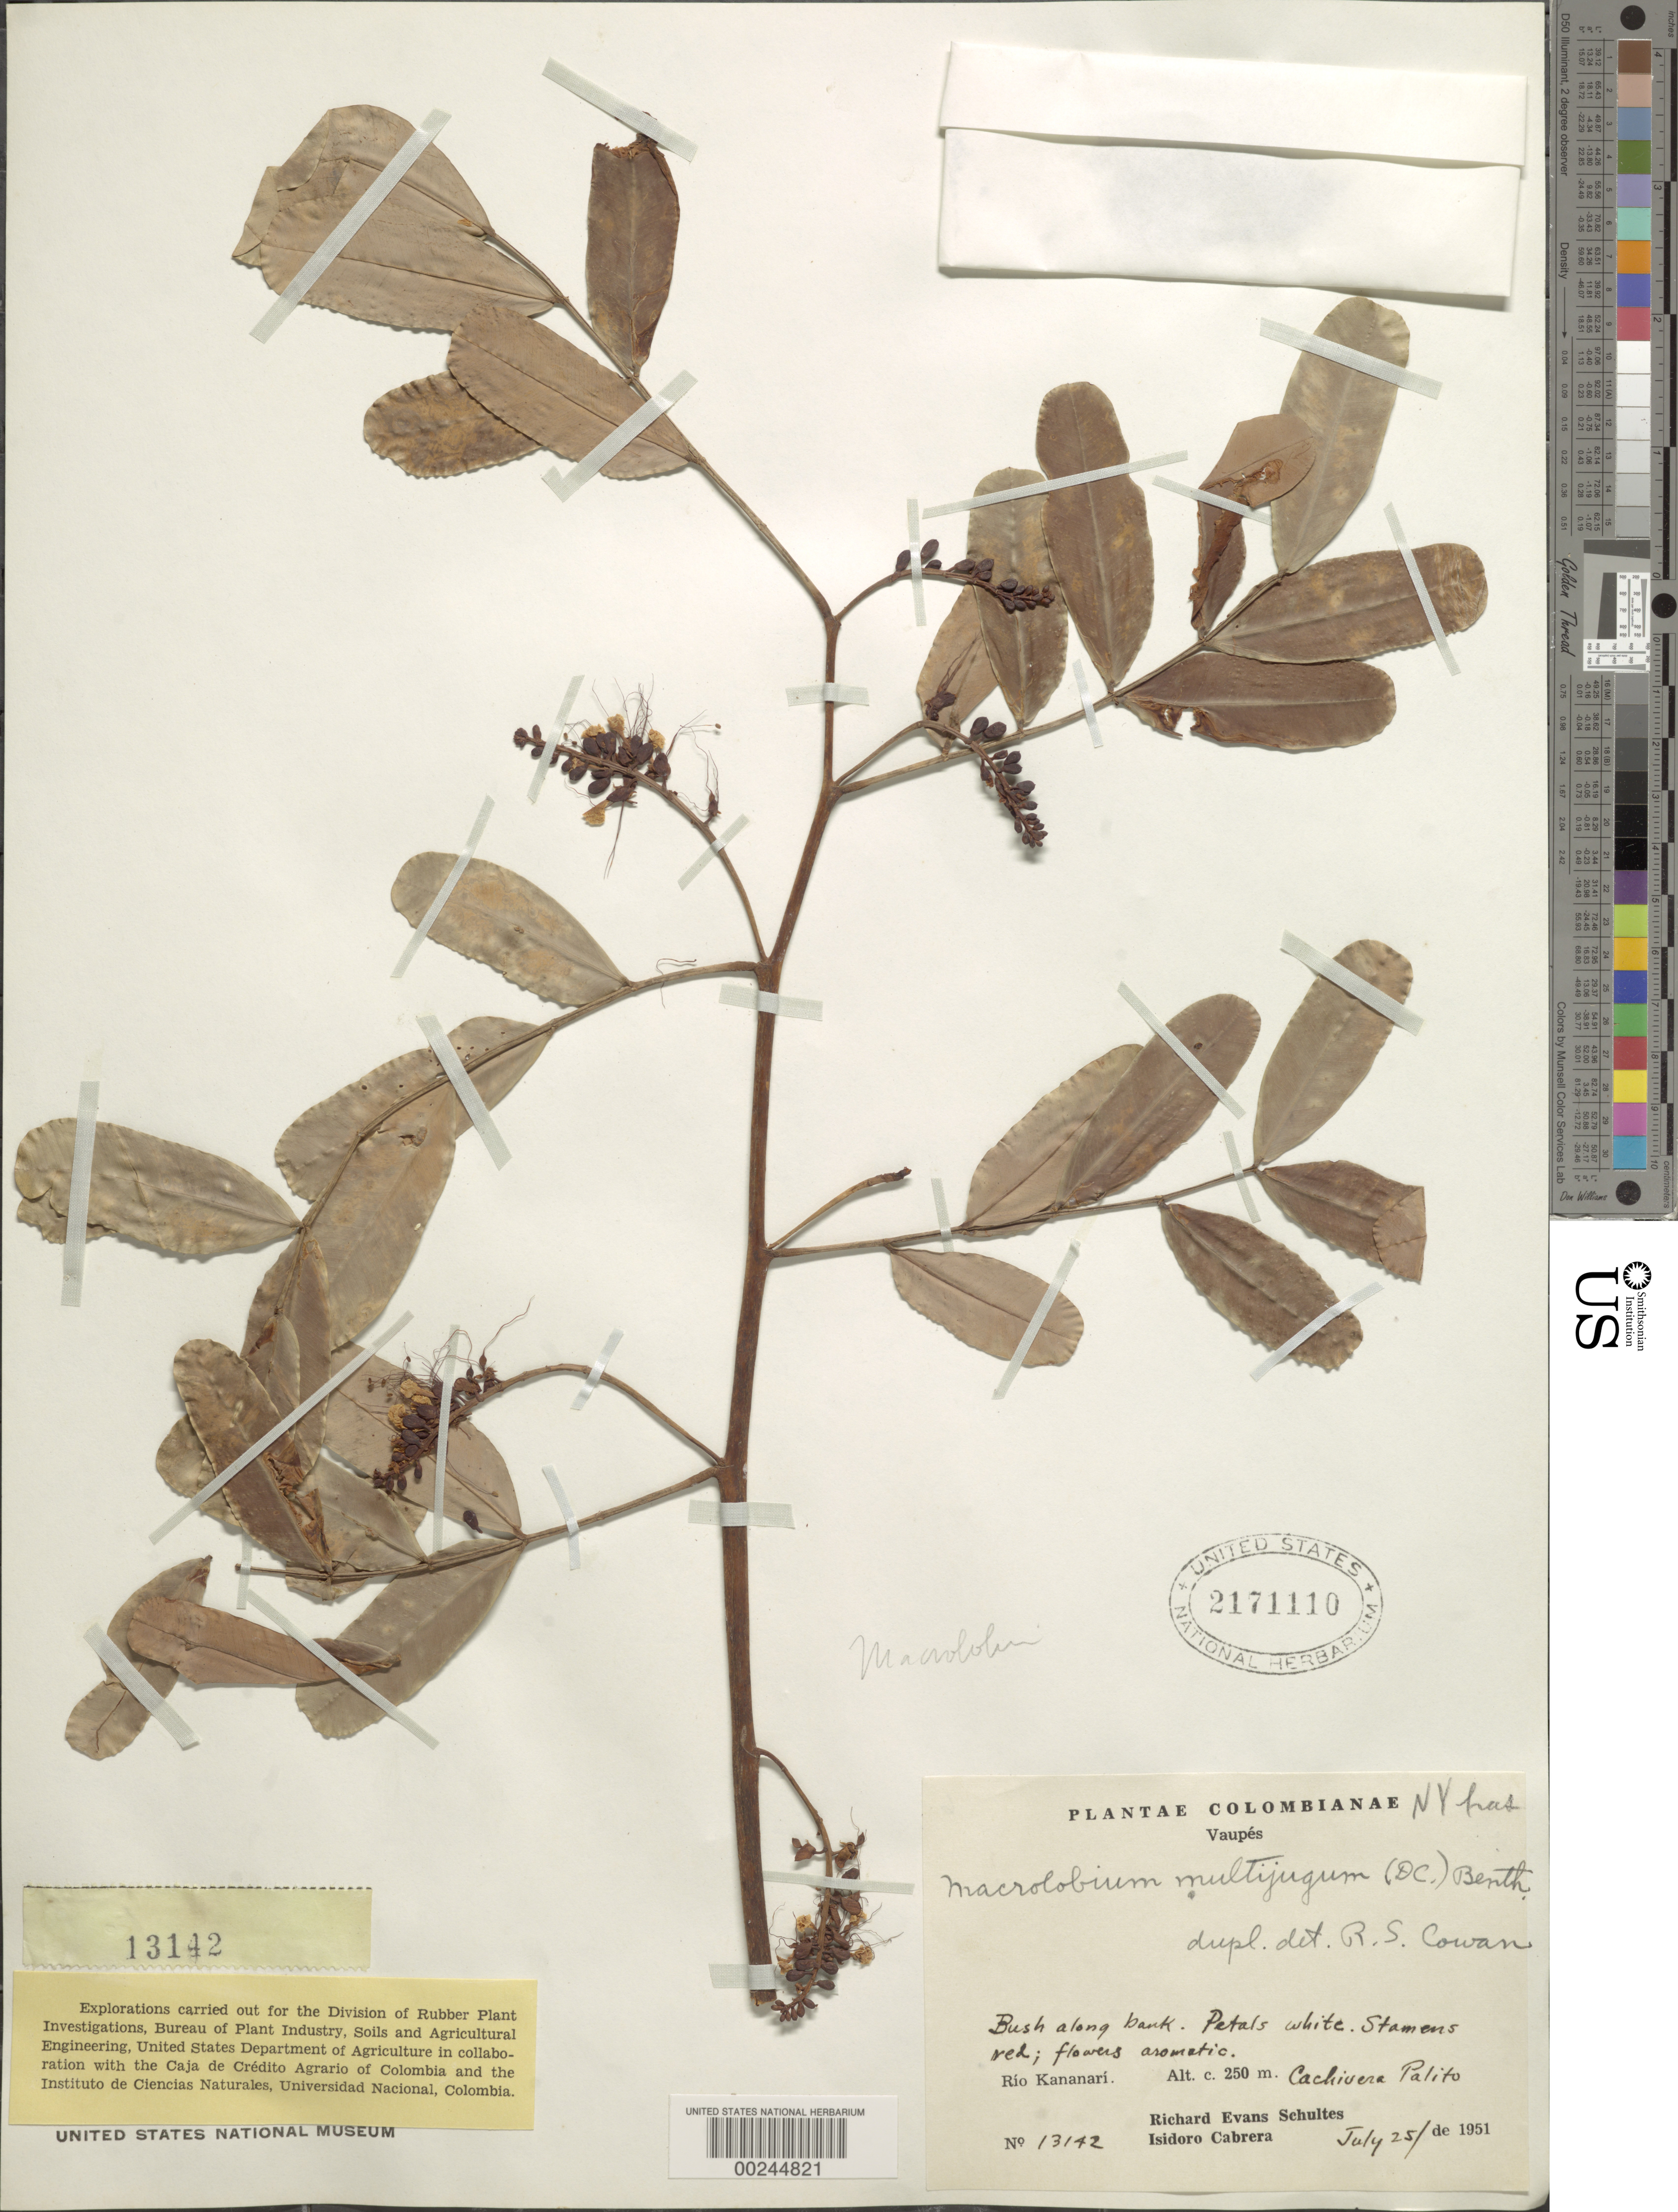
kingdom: Plantae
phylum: Tracheophyta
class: Magnoliopsida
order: Fabales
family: Fabaceae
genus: Macrolobium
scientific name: Macrolobium multijugum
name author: (DC.) Benth.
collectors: R. E. Schultes & I. Cabrera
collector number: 13142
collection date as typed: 25 Jul 1951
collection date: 1951-07-25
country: Colombia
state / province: Vaupés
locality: Rio Kananari; Cachivera Palito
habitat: Bush along bank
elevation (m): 250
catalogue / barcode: US 2171110